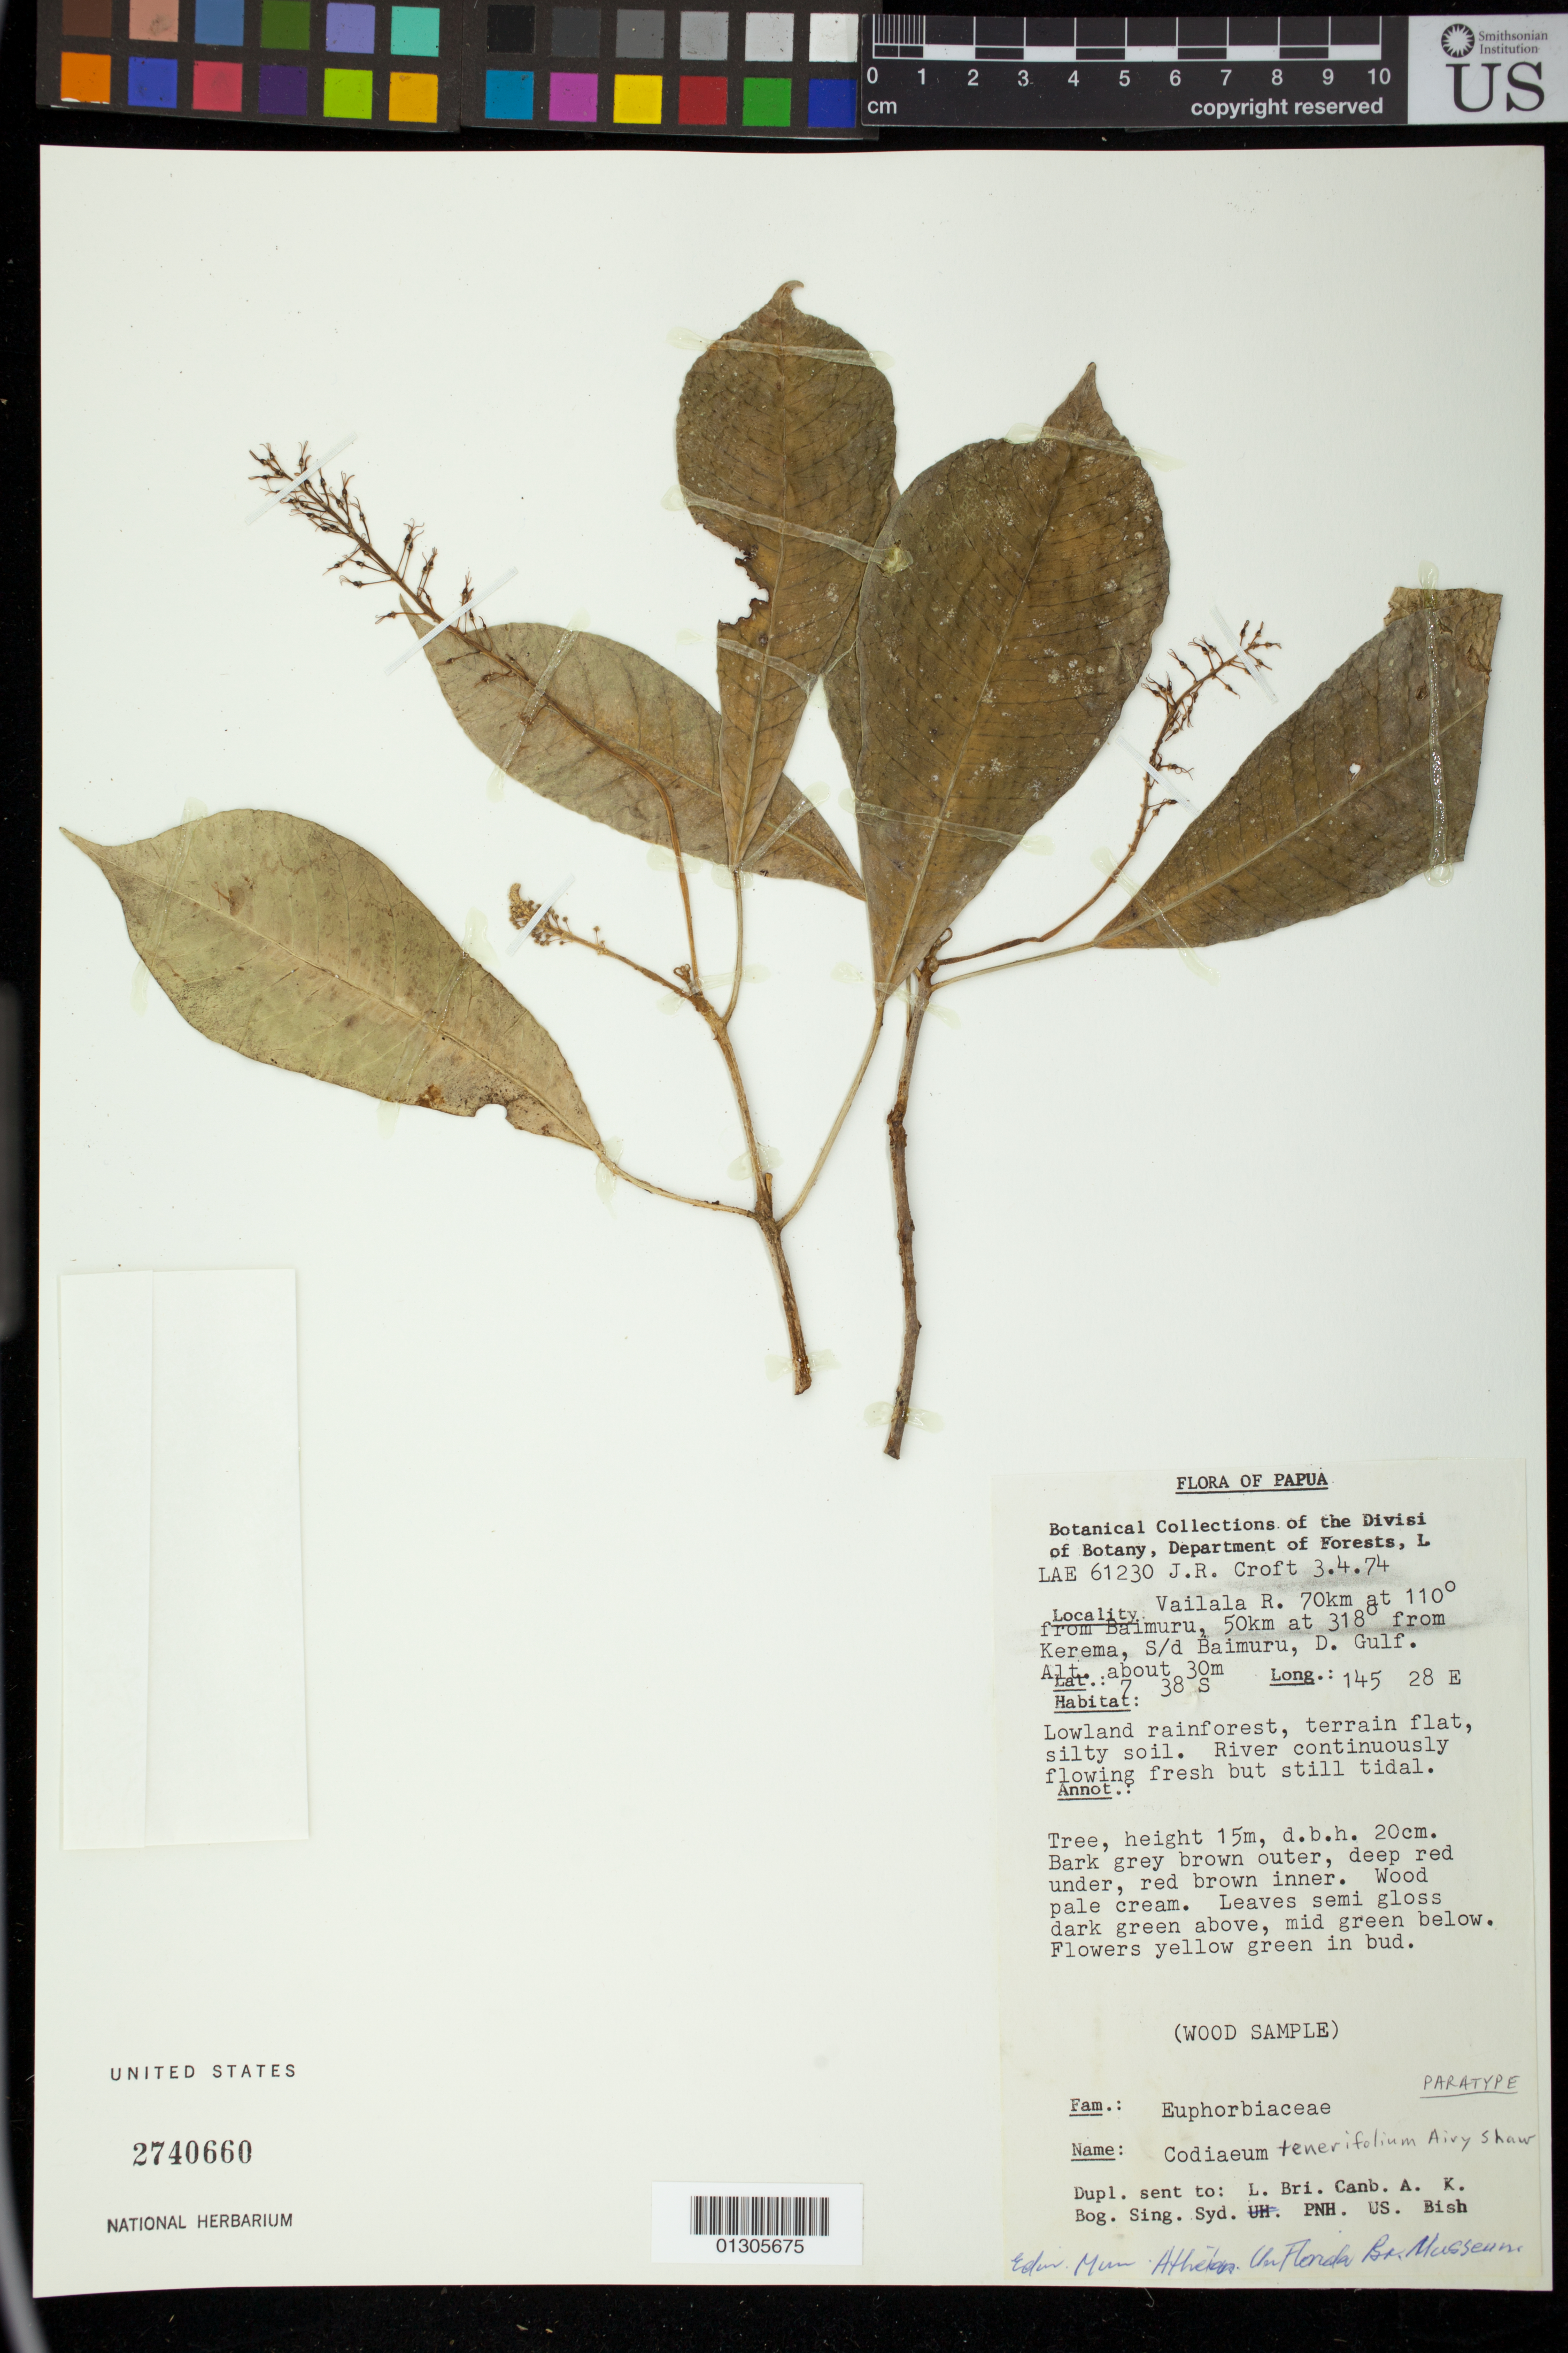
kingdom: Plantae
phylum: Tracheophyta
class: Magnoliopsida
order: Malpighiales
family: Euphorbiaceae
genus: Codiaeum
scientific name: Codiaeum tenerifolium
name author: Airy Shaw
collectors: J. R. Croft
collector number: LAE 61230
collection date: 1974-04-03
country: Papua New Guinea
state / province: Gulf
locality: Vailala R. 70km at 110° from Baimuru, 50km at 318° from Kerema, S/d Baimuru, D. Gulf.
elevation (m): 30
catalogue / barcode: US 2740660